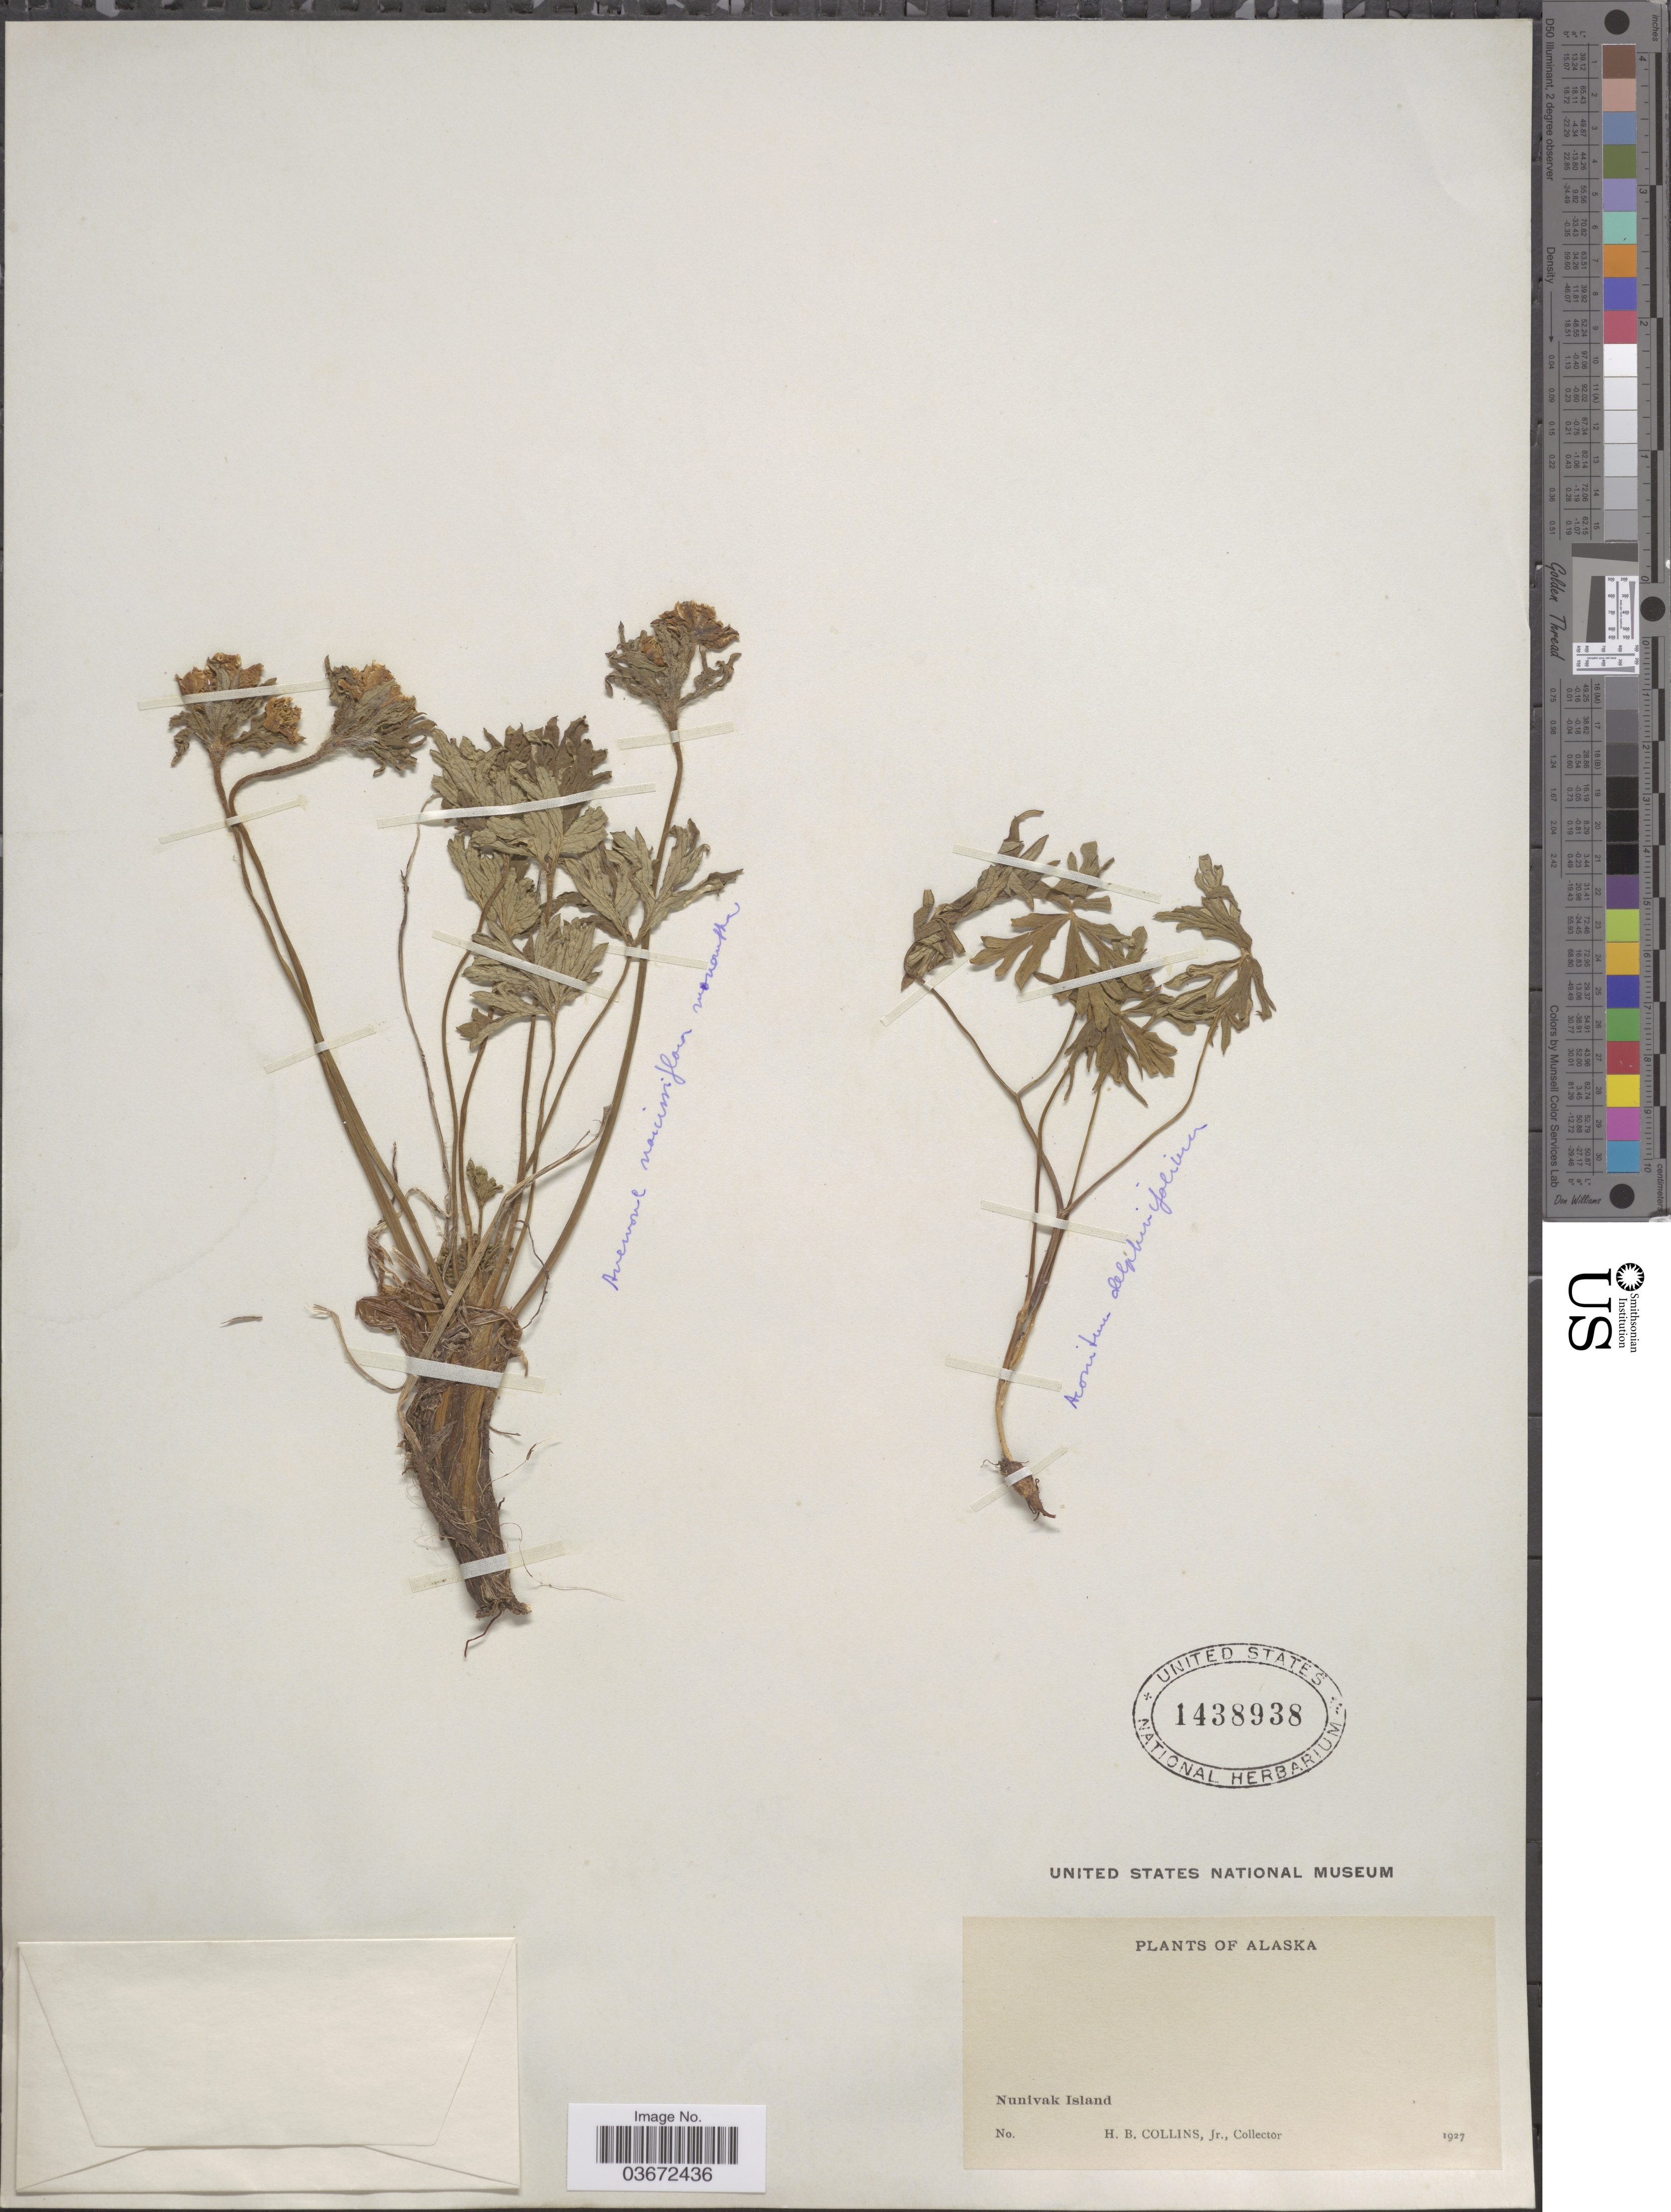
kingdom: Plantae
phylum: Tracheophyta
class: Magnoliopsida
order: Ranunculales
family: Ranunculaceae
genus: Anemone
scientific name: Anemone narcissiflora var. monantha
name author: DC.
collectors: H. Collins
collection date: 1927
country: United States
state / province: Alaska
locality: Nunivak Island.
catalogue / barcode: US 1438938